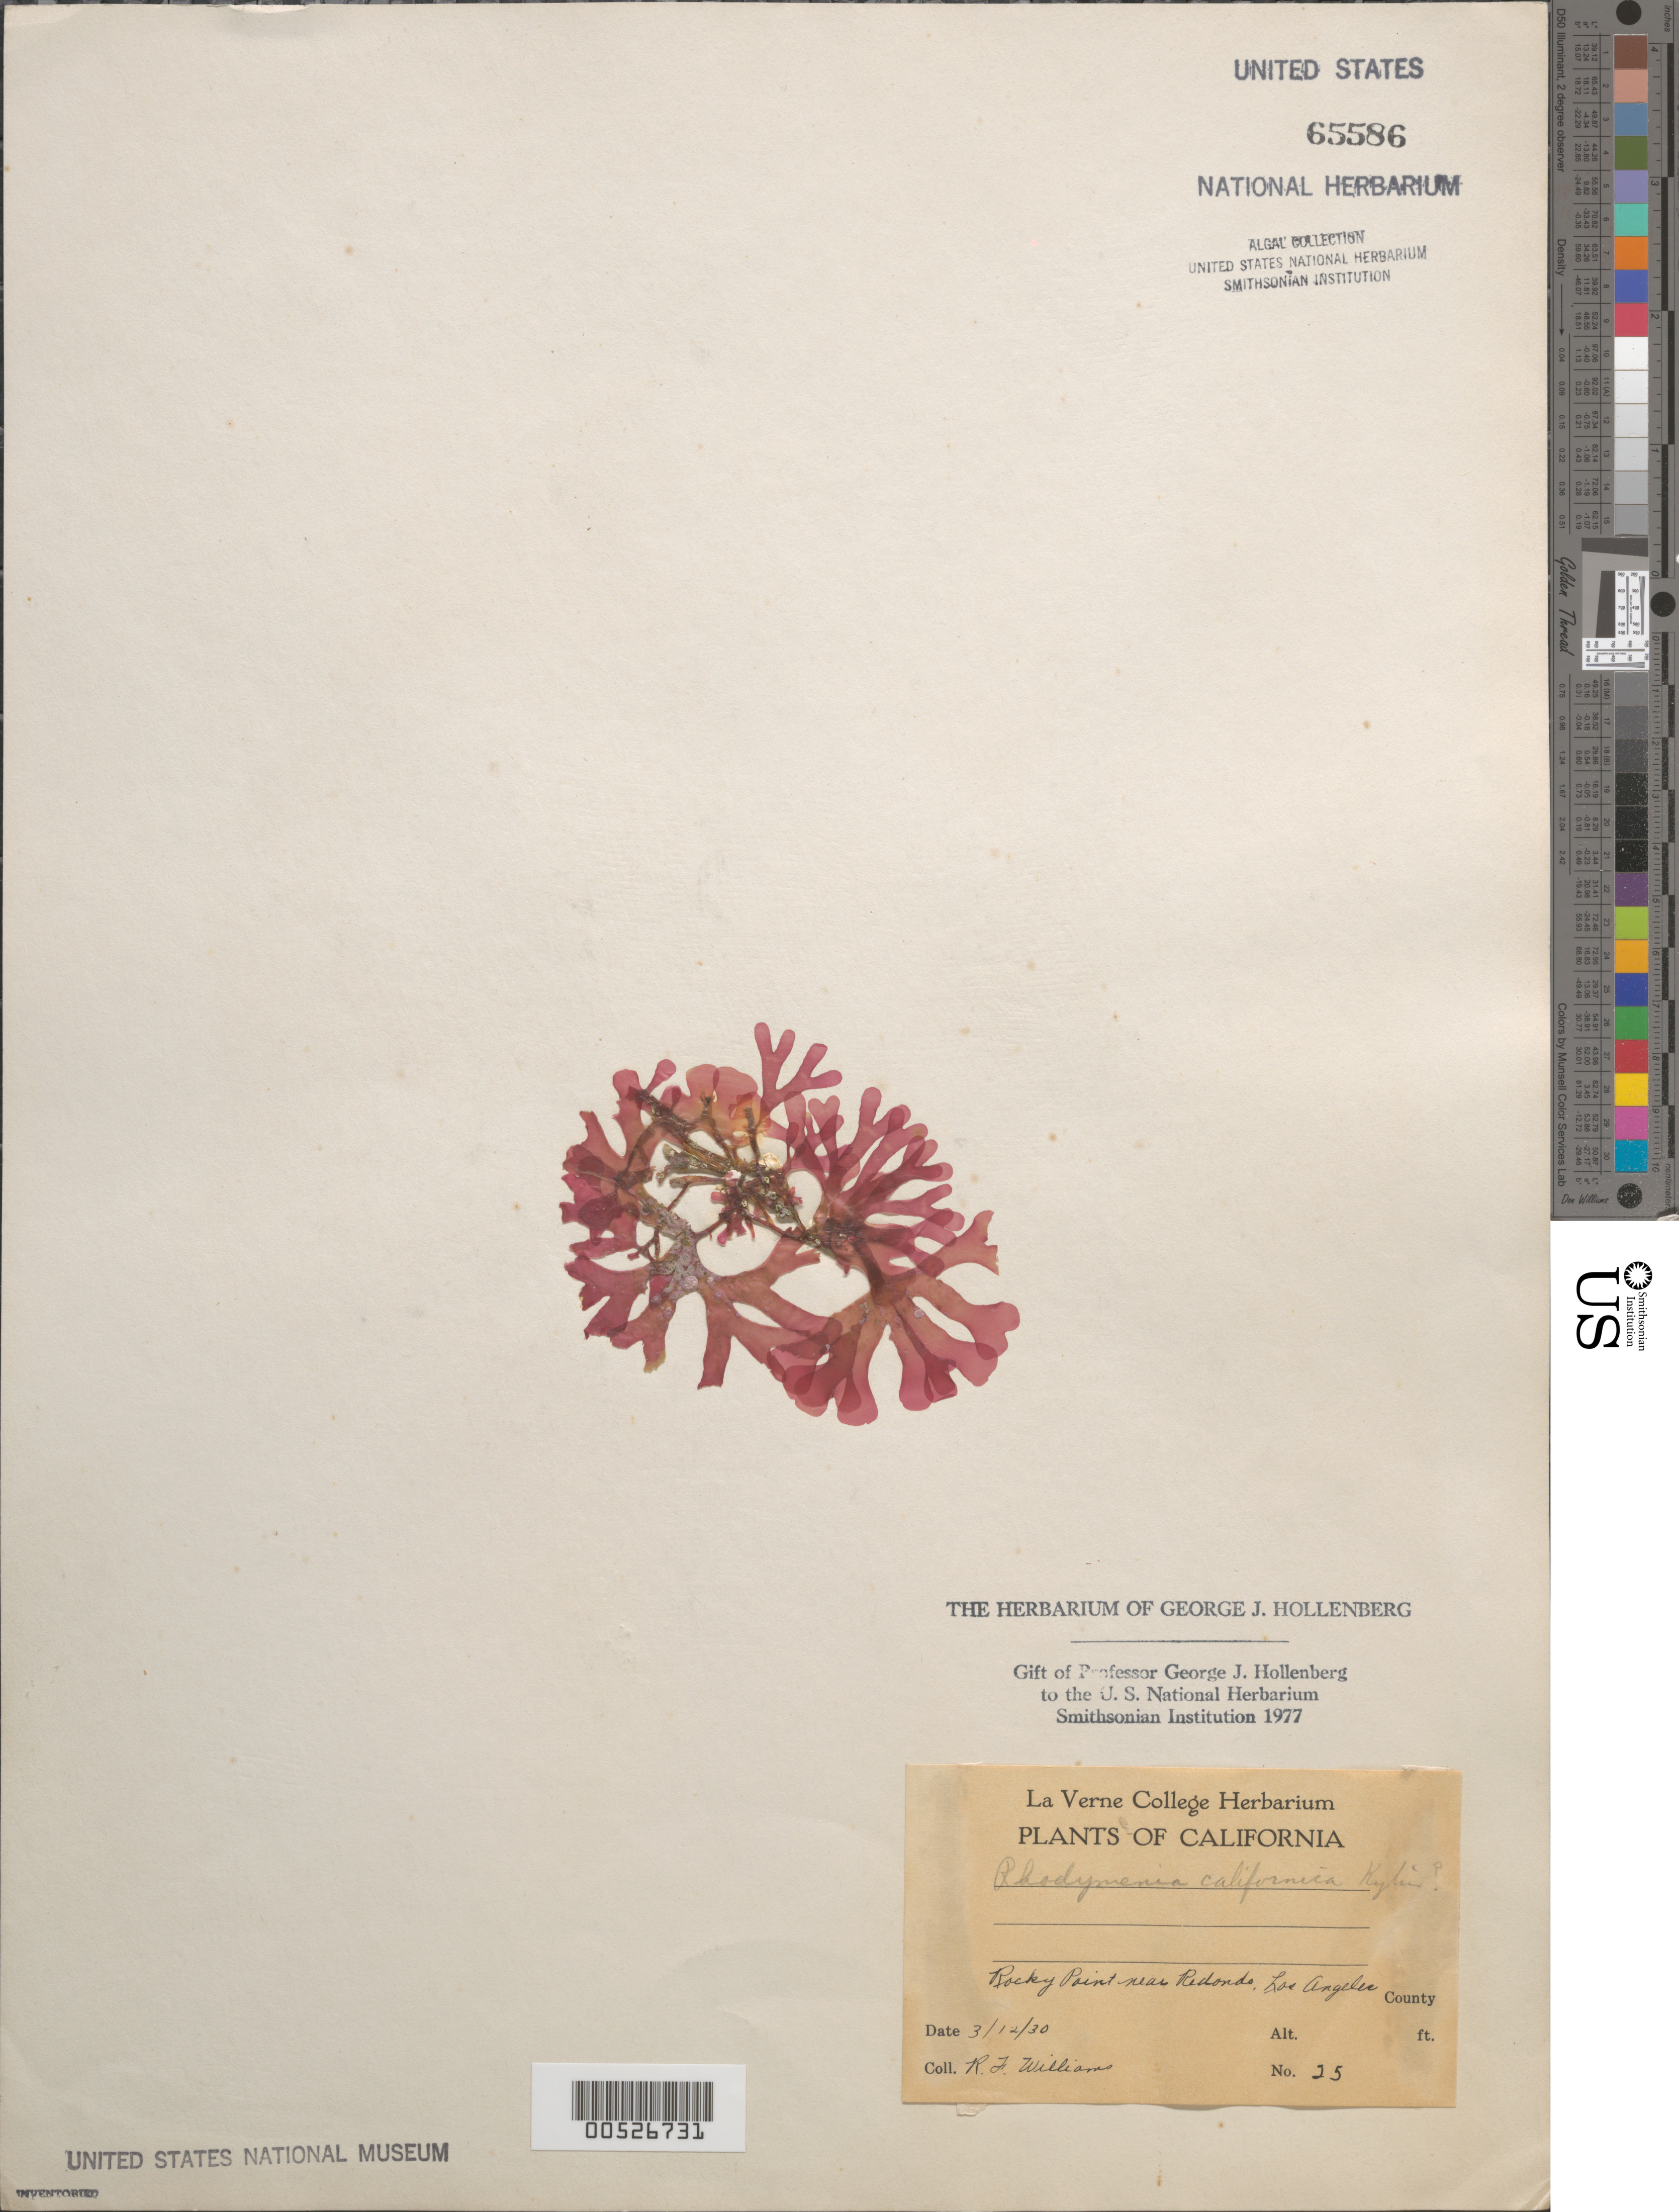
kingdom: Plantae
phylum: Rhodophyta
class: Florideophyceae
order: Rhodymeniales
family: Rhodymeniaceae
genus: Rhodymenia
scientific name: Rhodymenia californica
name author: Kylin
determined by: Hollenberg, George J.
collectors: R. F. Williams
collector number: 25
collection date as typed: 12 Mar 1930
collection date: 1930-03-12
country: United States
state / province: California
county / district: Los Angeles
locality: Rocky point near Redondo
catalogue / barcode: US 65586